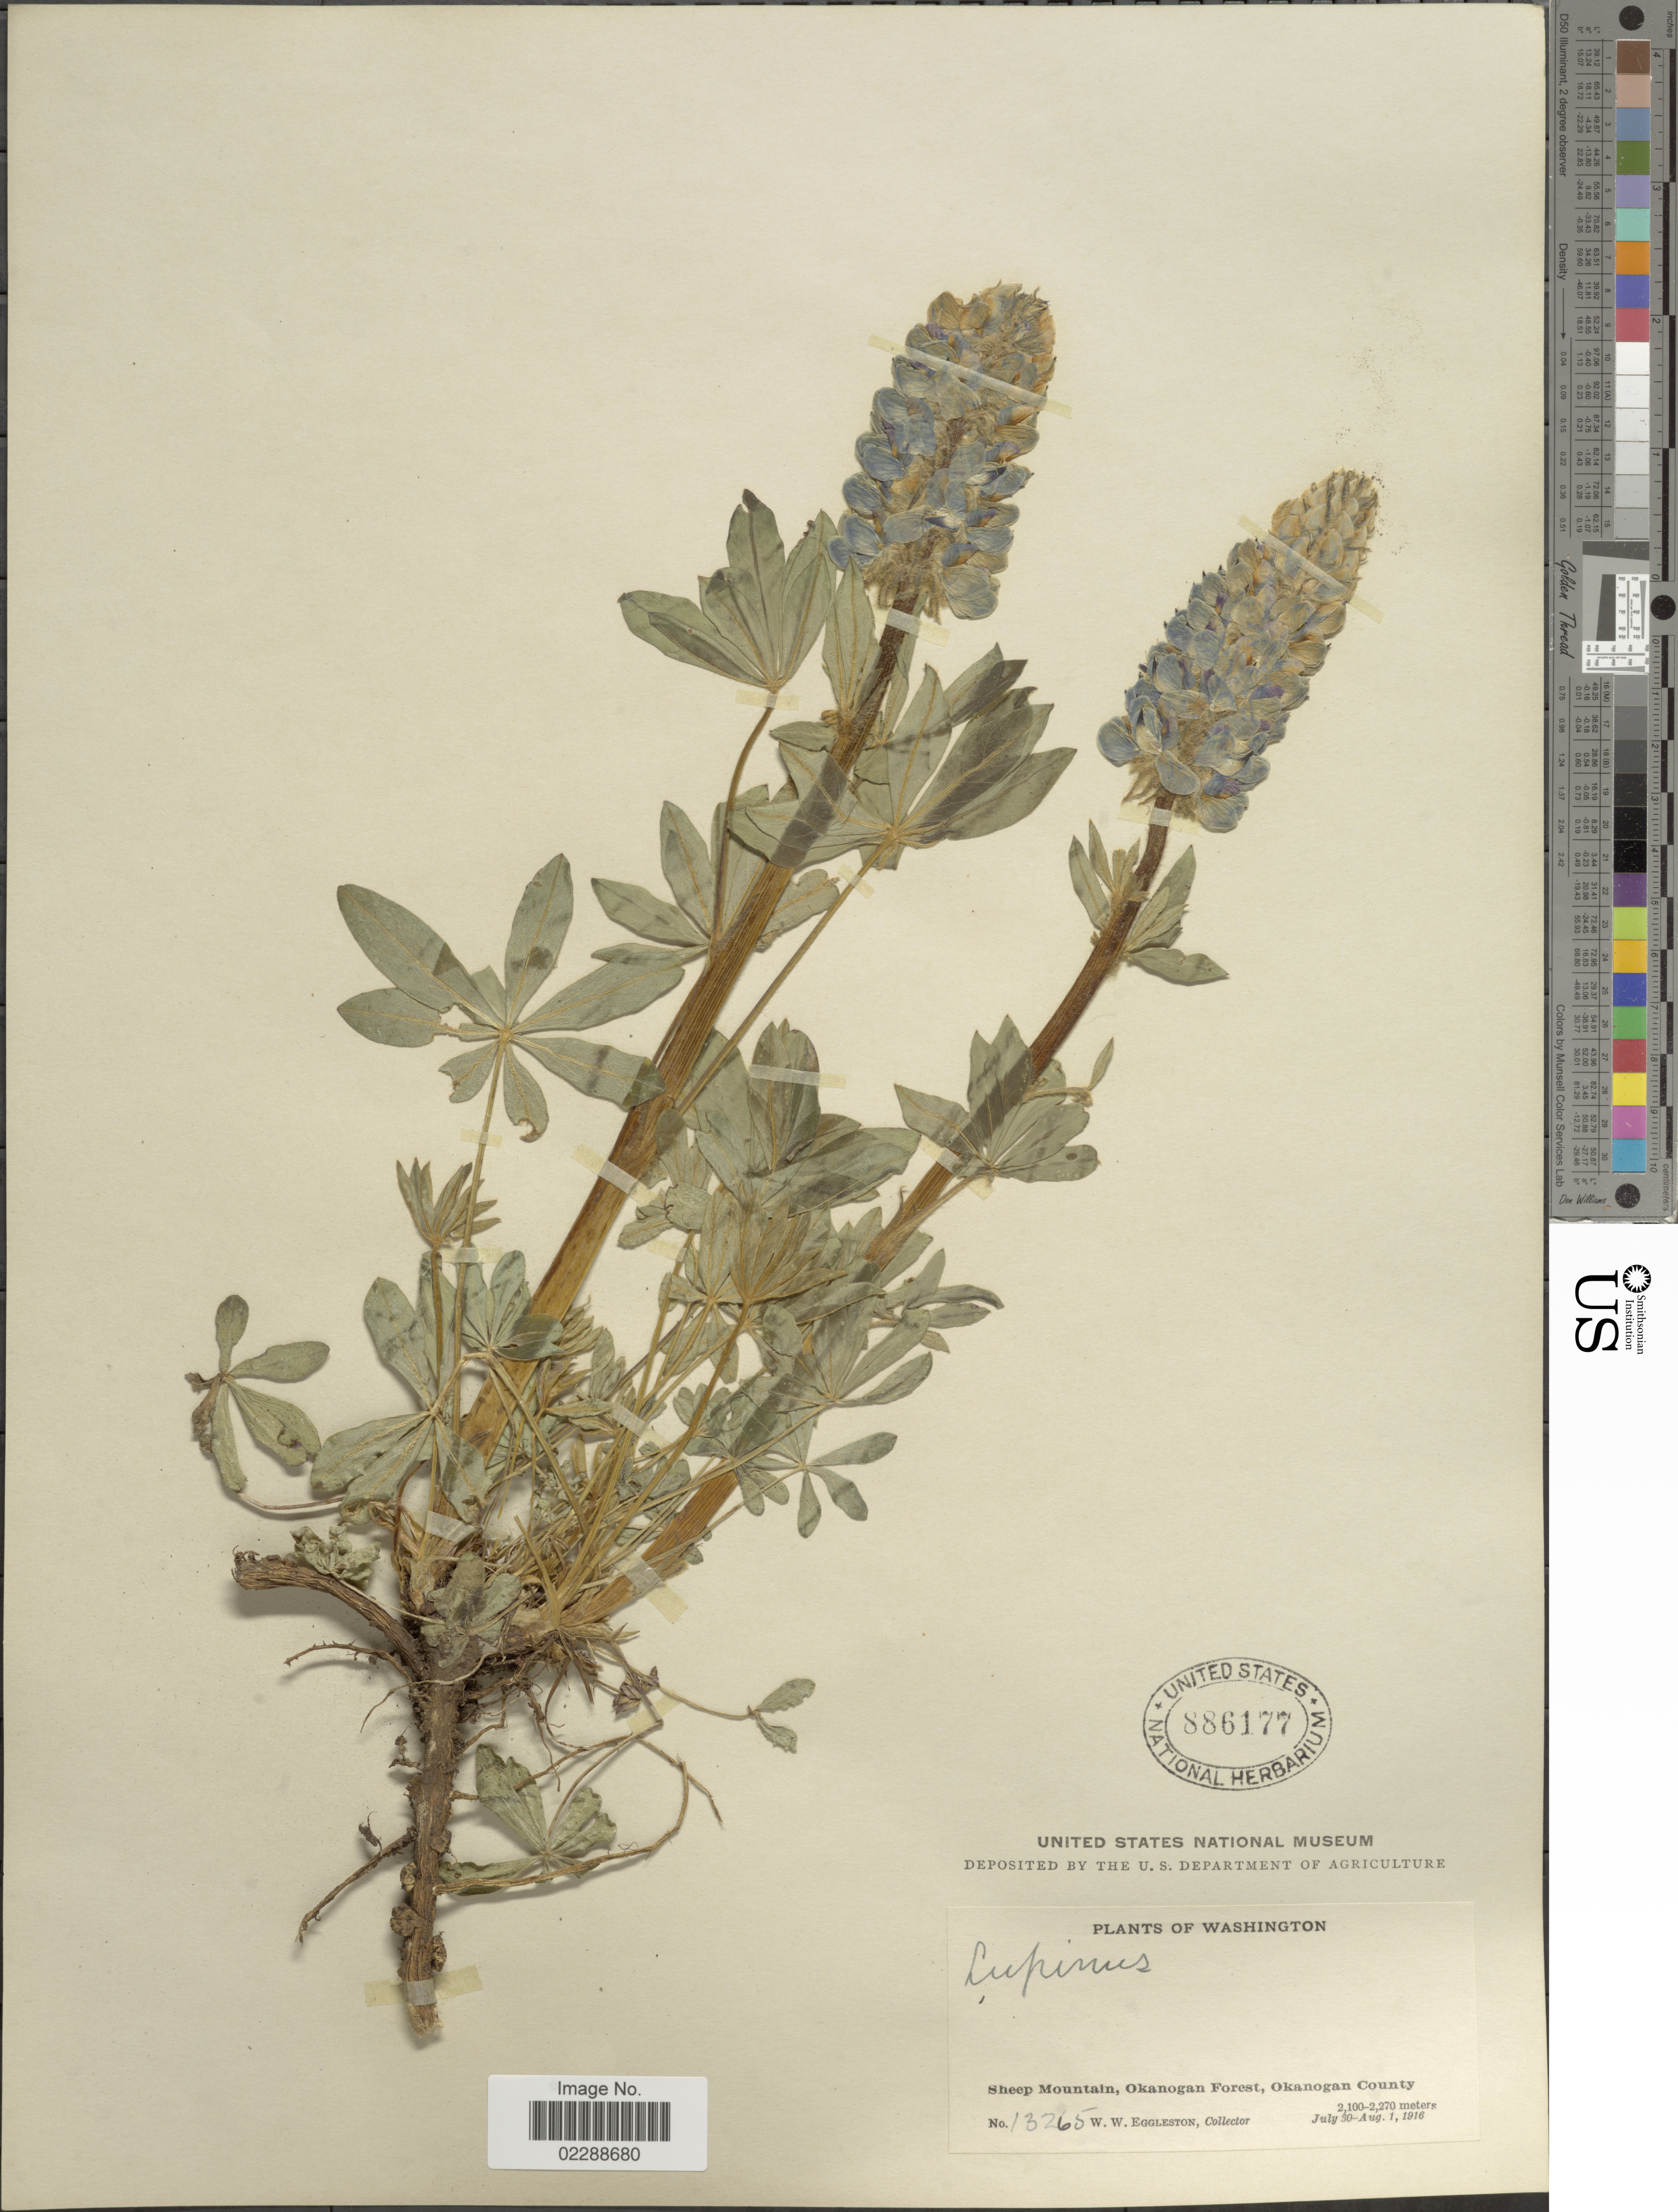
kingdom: Plantae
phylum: Tracheophyta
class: Magnoliopsida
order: Fabales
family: Fabaceae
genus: Lupinus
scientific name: Lupinus sp.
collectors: W. W. Eggleston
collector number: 13265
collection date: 1916-07-30/1916-08-01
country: United States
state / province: Washington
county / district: Okanogan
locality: Sheep Mountain, Okanogan Forest, Okanogan County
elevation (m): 2100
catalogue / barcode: US 886177